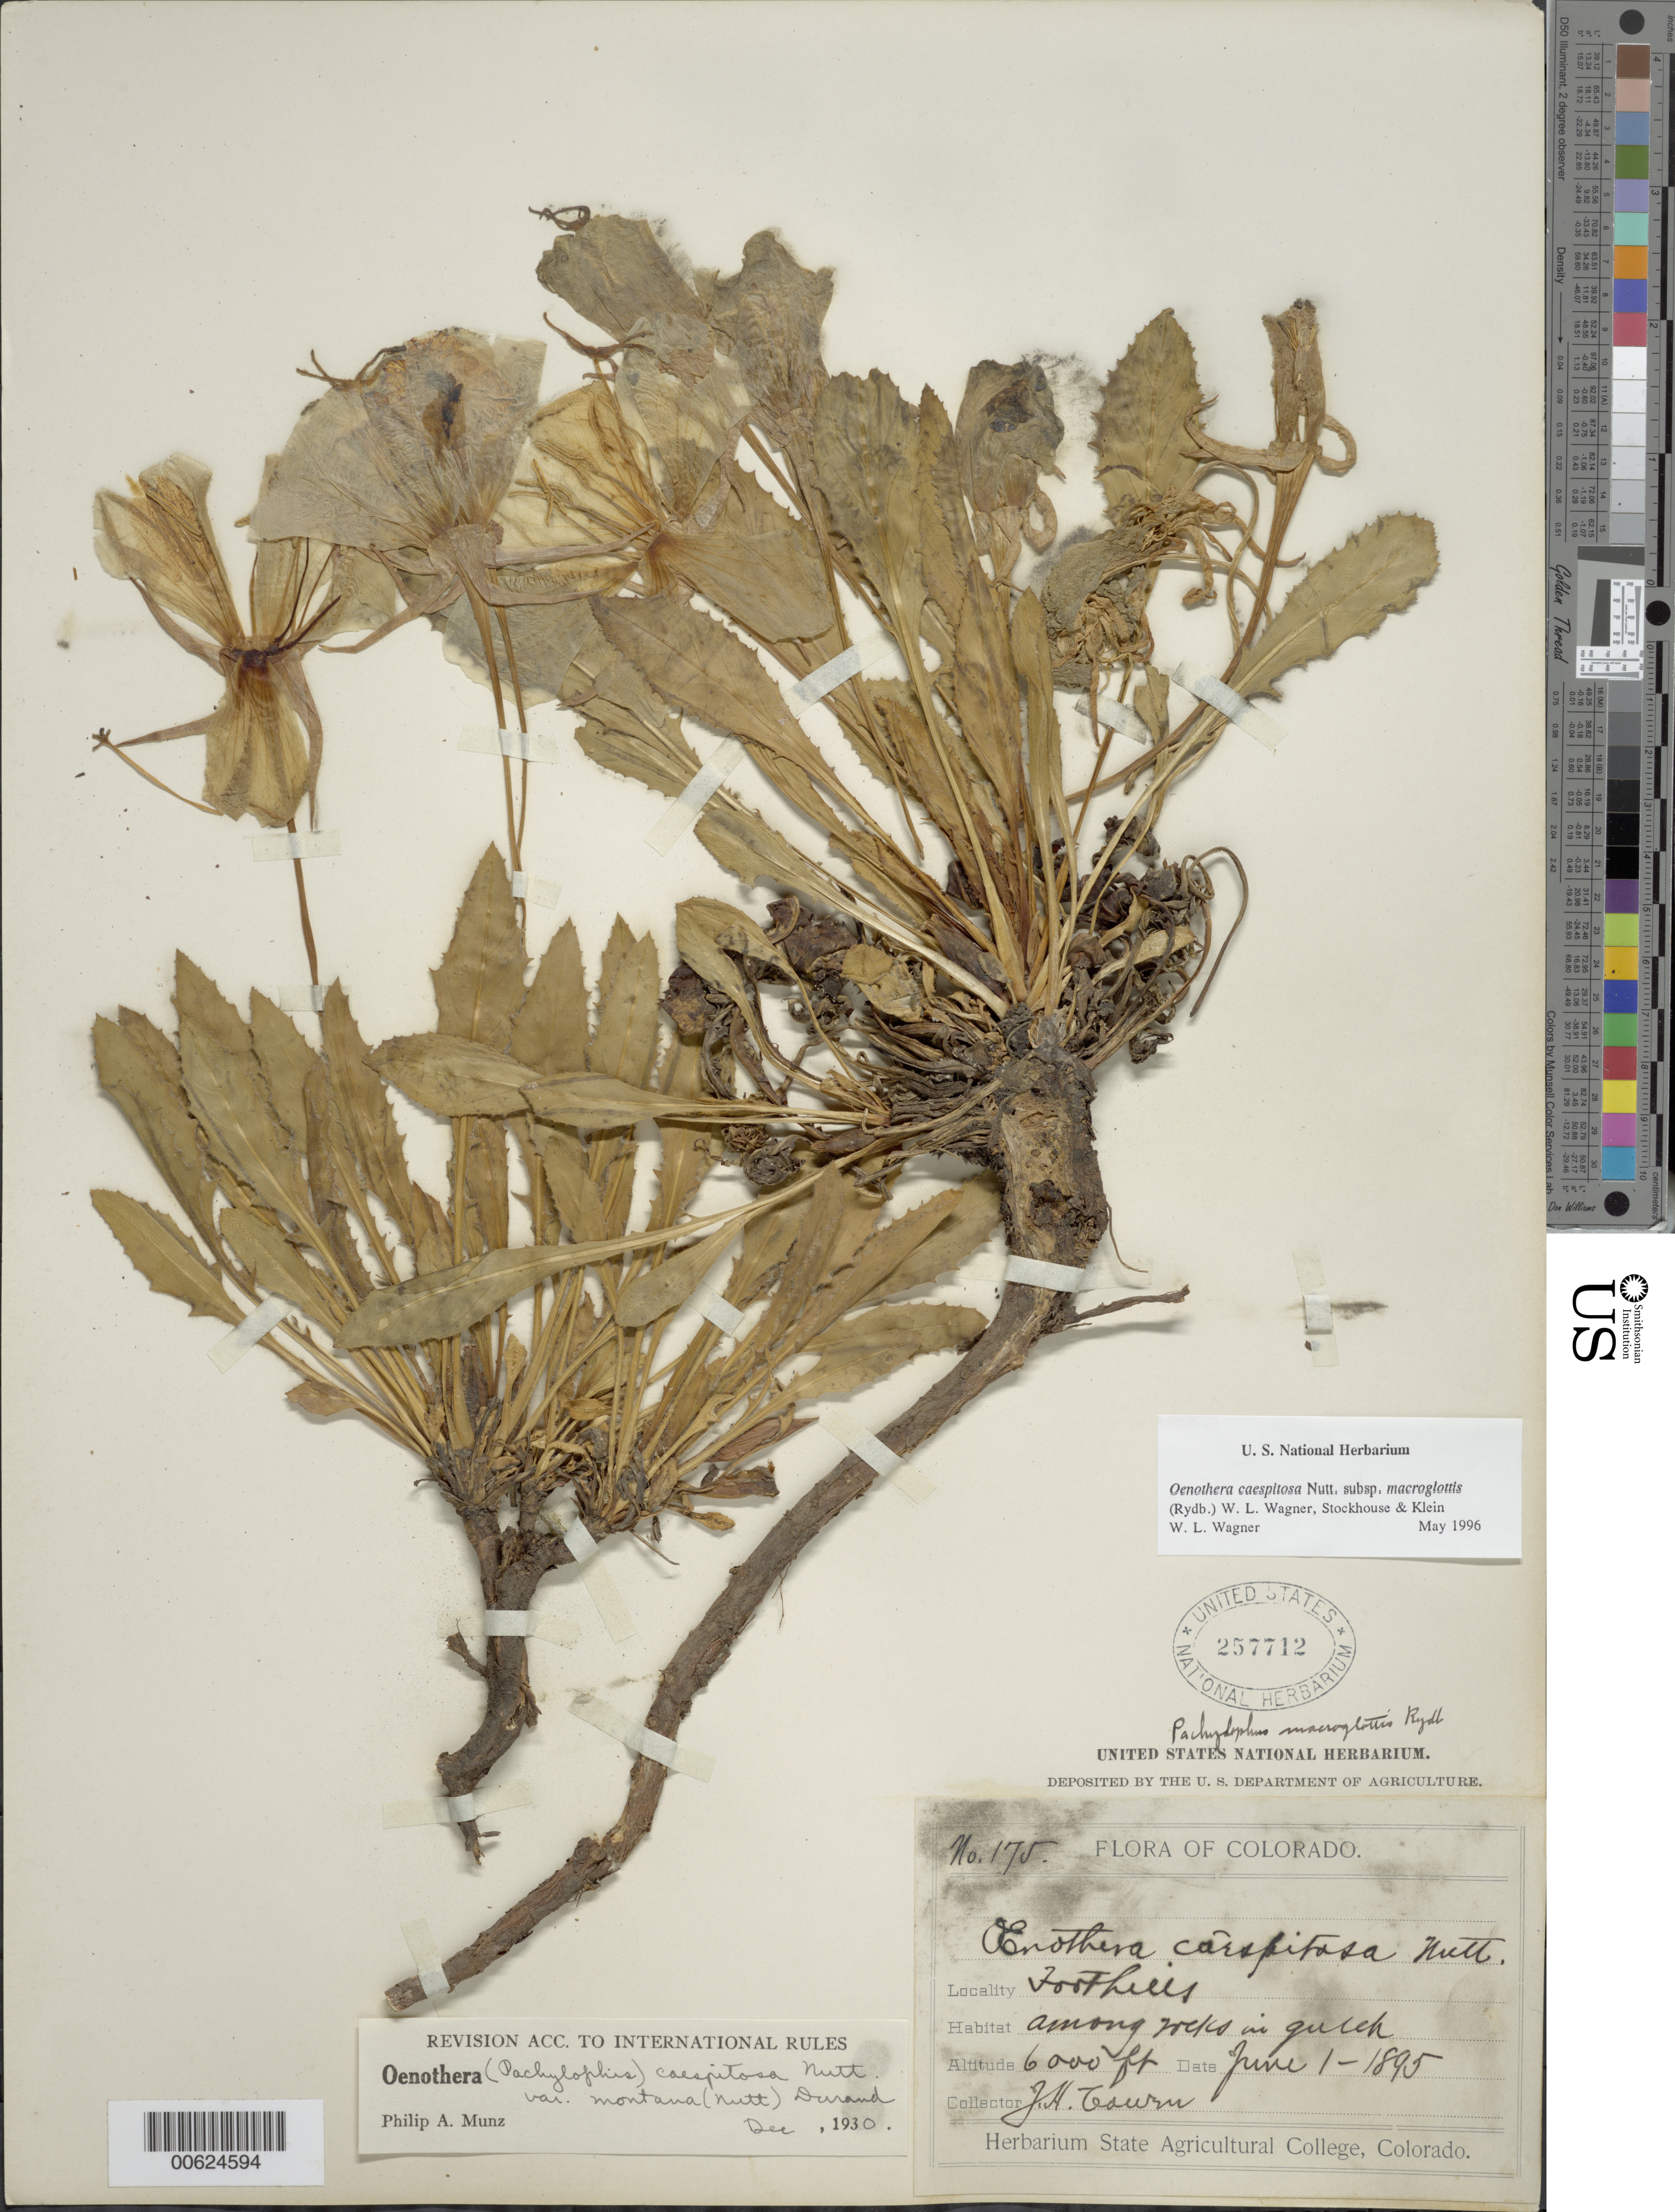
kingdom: Plantae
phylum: Tracheophyta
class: Magnoliopsida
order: Myrtales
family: Onagraceae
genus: Oenothera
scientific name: Oenothera cespitosa subsp. macroglottis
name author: (Rydb.) W.L. Wagner et al.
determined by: Wagner, W. L., (BOT), Smithsonian Institution - National Museum of Natural History (UNITED STATES)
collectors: J. H. Cowan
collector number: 175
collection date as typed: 01 Jun 1895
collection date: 1895-06-01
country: United States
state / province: Colorado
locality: Foothills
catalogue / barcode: US 257712